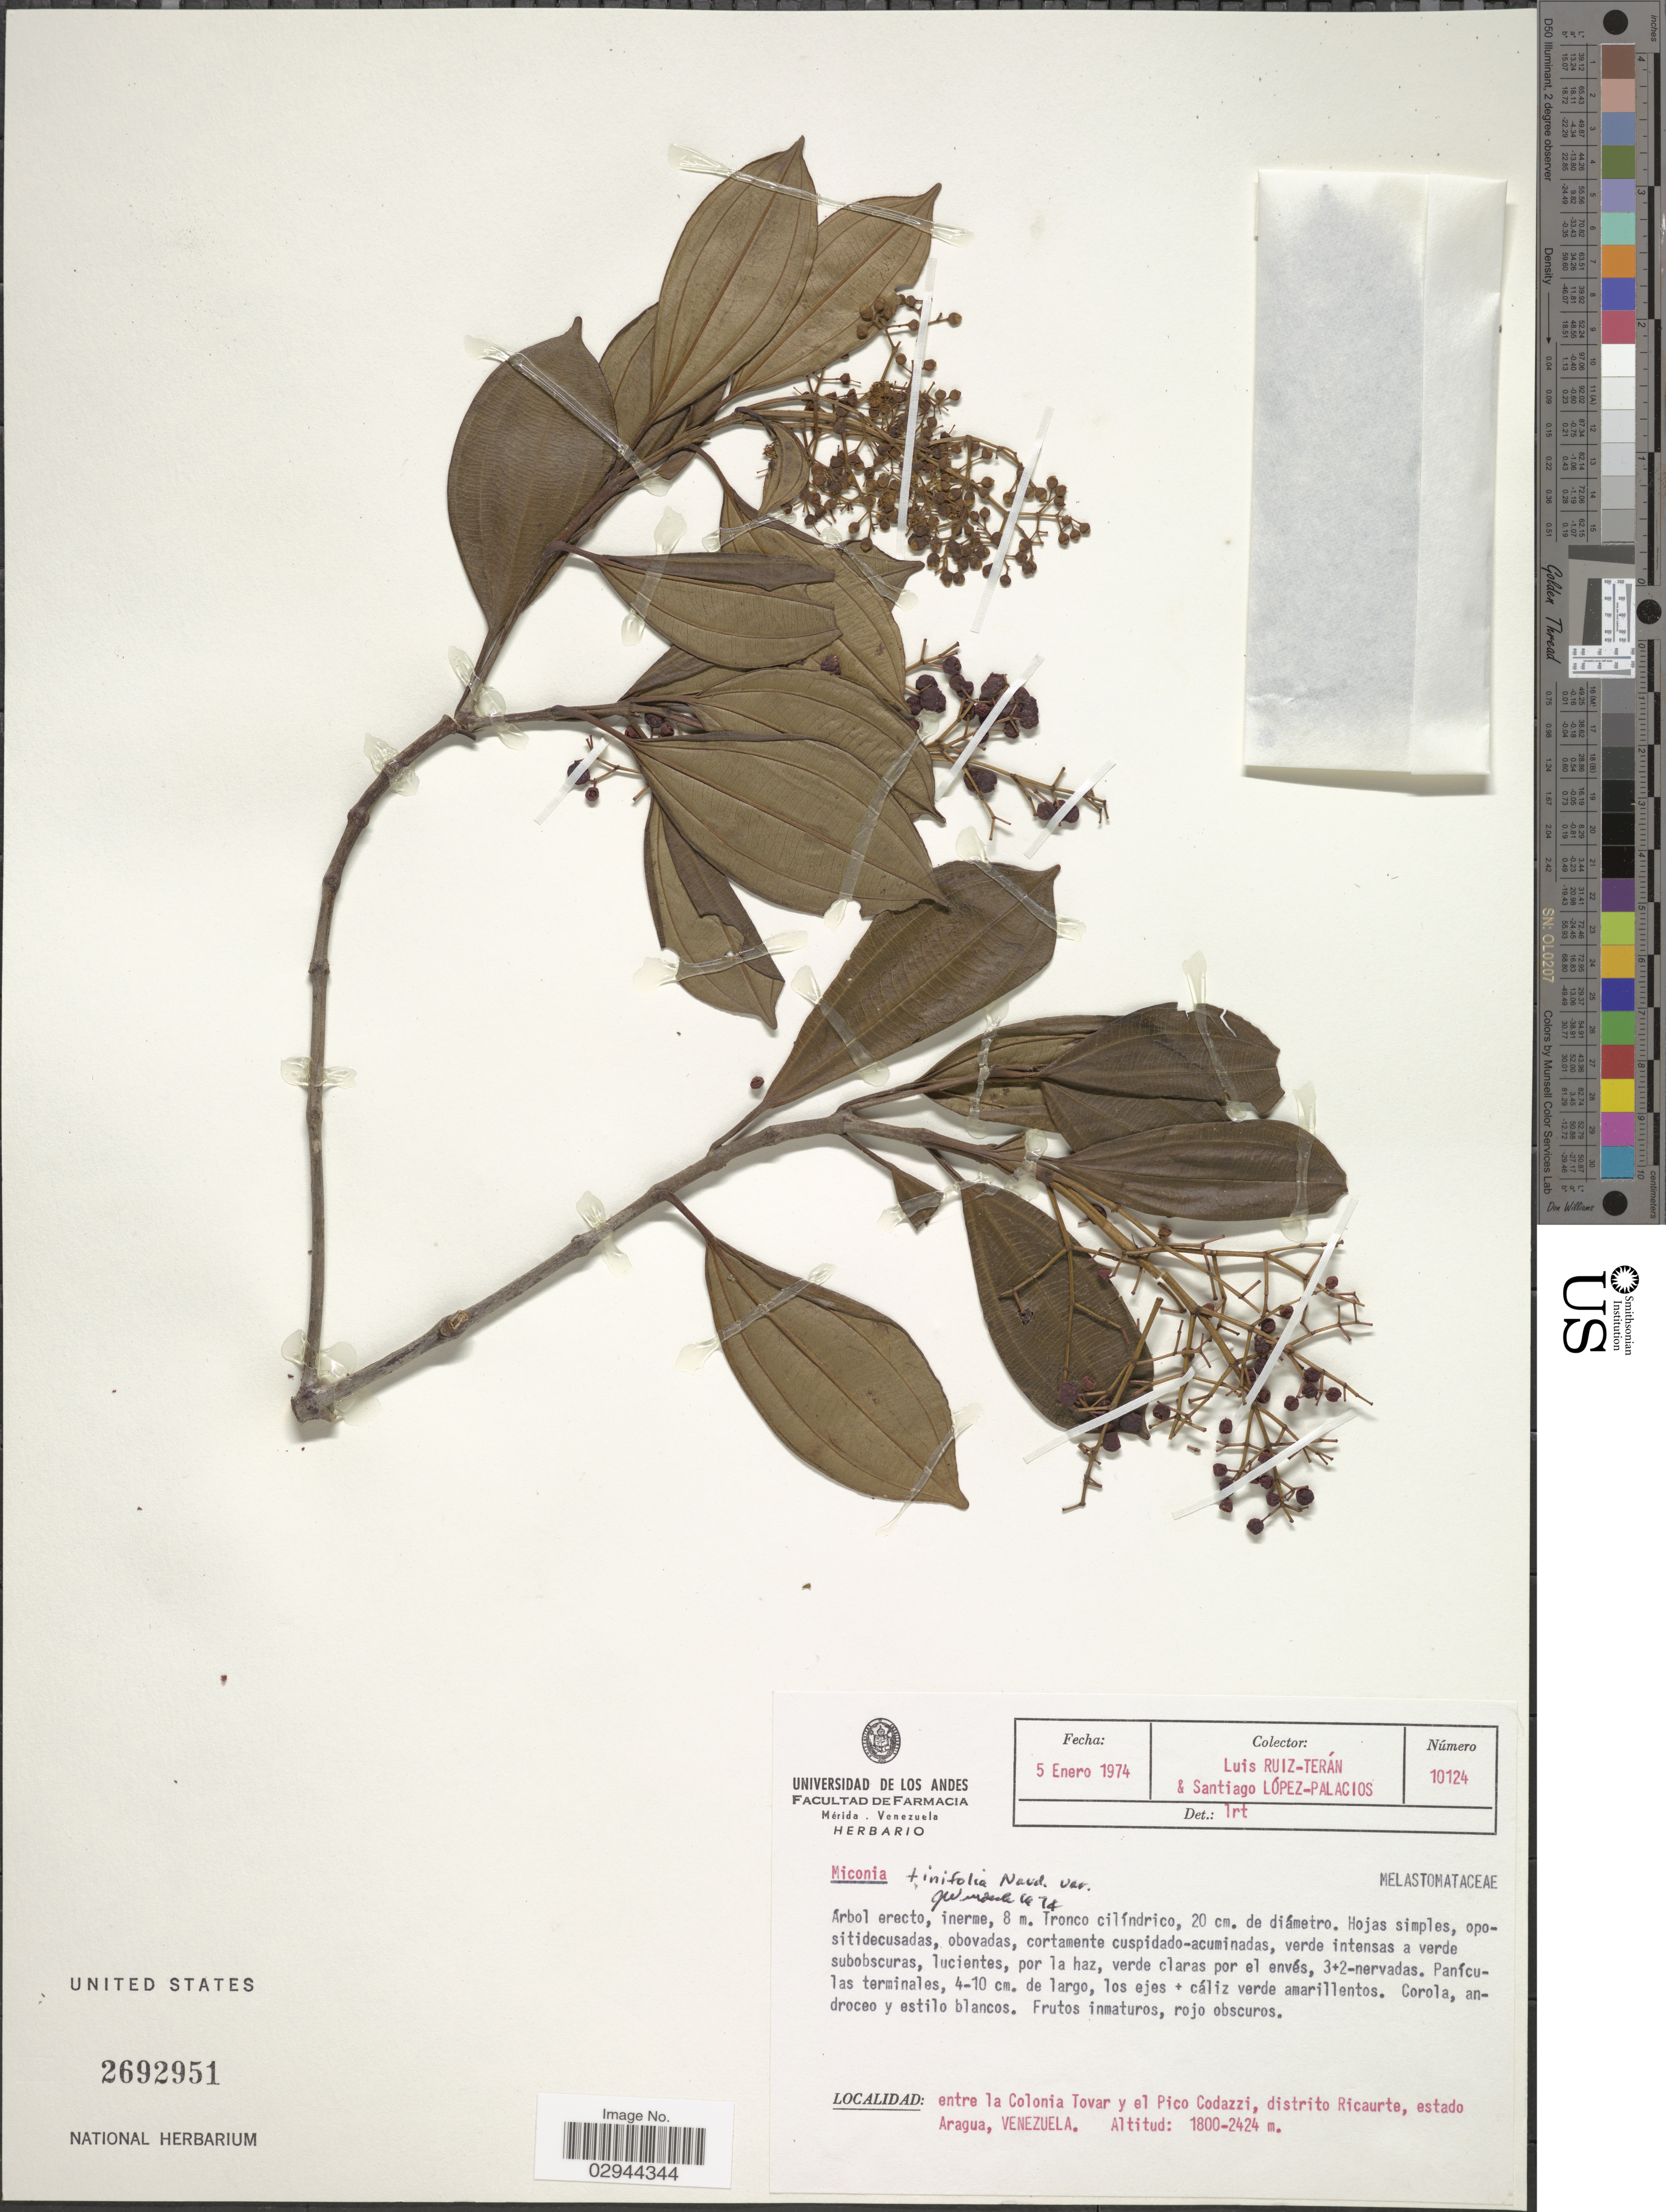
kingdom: Plantae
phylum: Tracheophyta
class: Magnoliopsida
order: Myrtales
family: Melastomataceae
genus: Miconia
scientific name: Miconia tinifolia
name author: Naudin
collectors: L. Teran & S. López-Palacios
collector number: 10124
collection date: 1974-01-05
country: Venezuela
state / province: Aragua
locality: Entre la Colonia Tovar y el Pico Codazzi, distrito Ricaurte.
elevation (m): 1800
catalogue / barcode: US 2692951